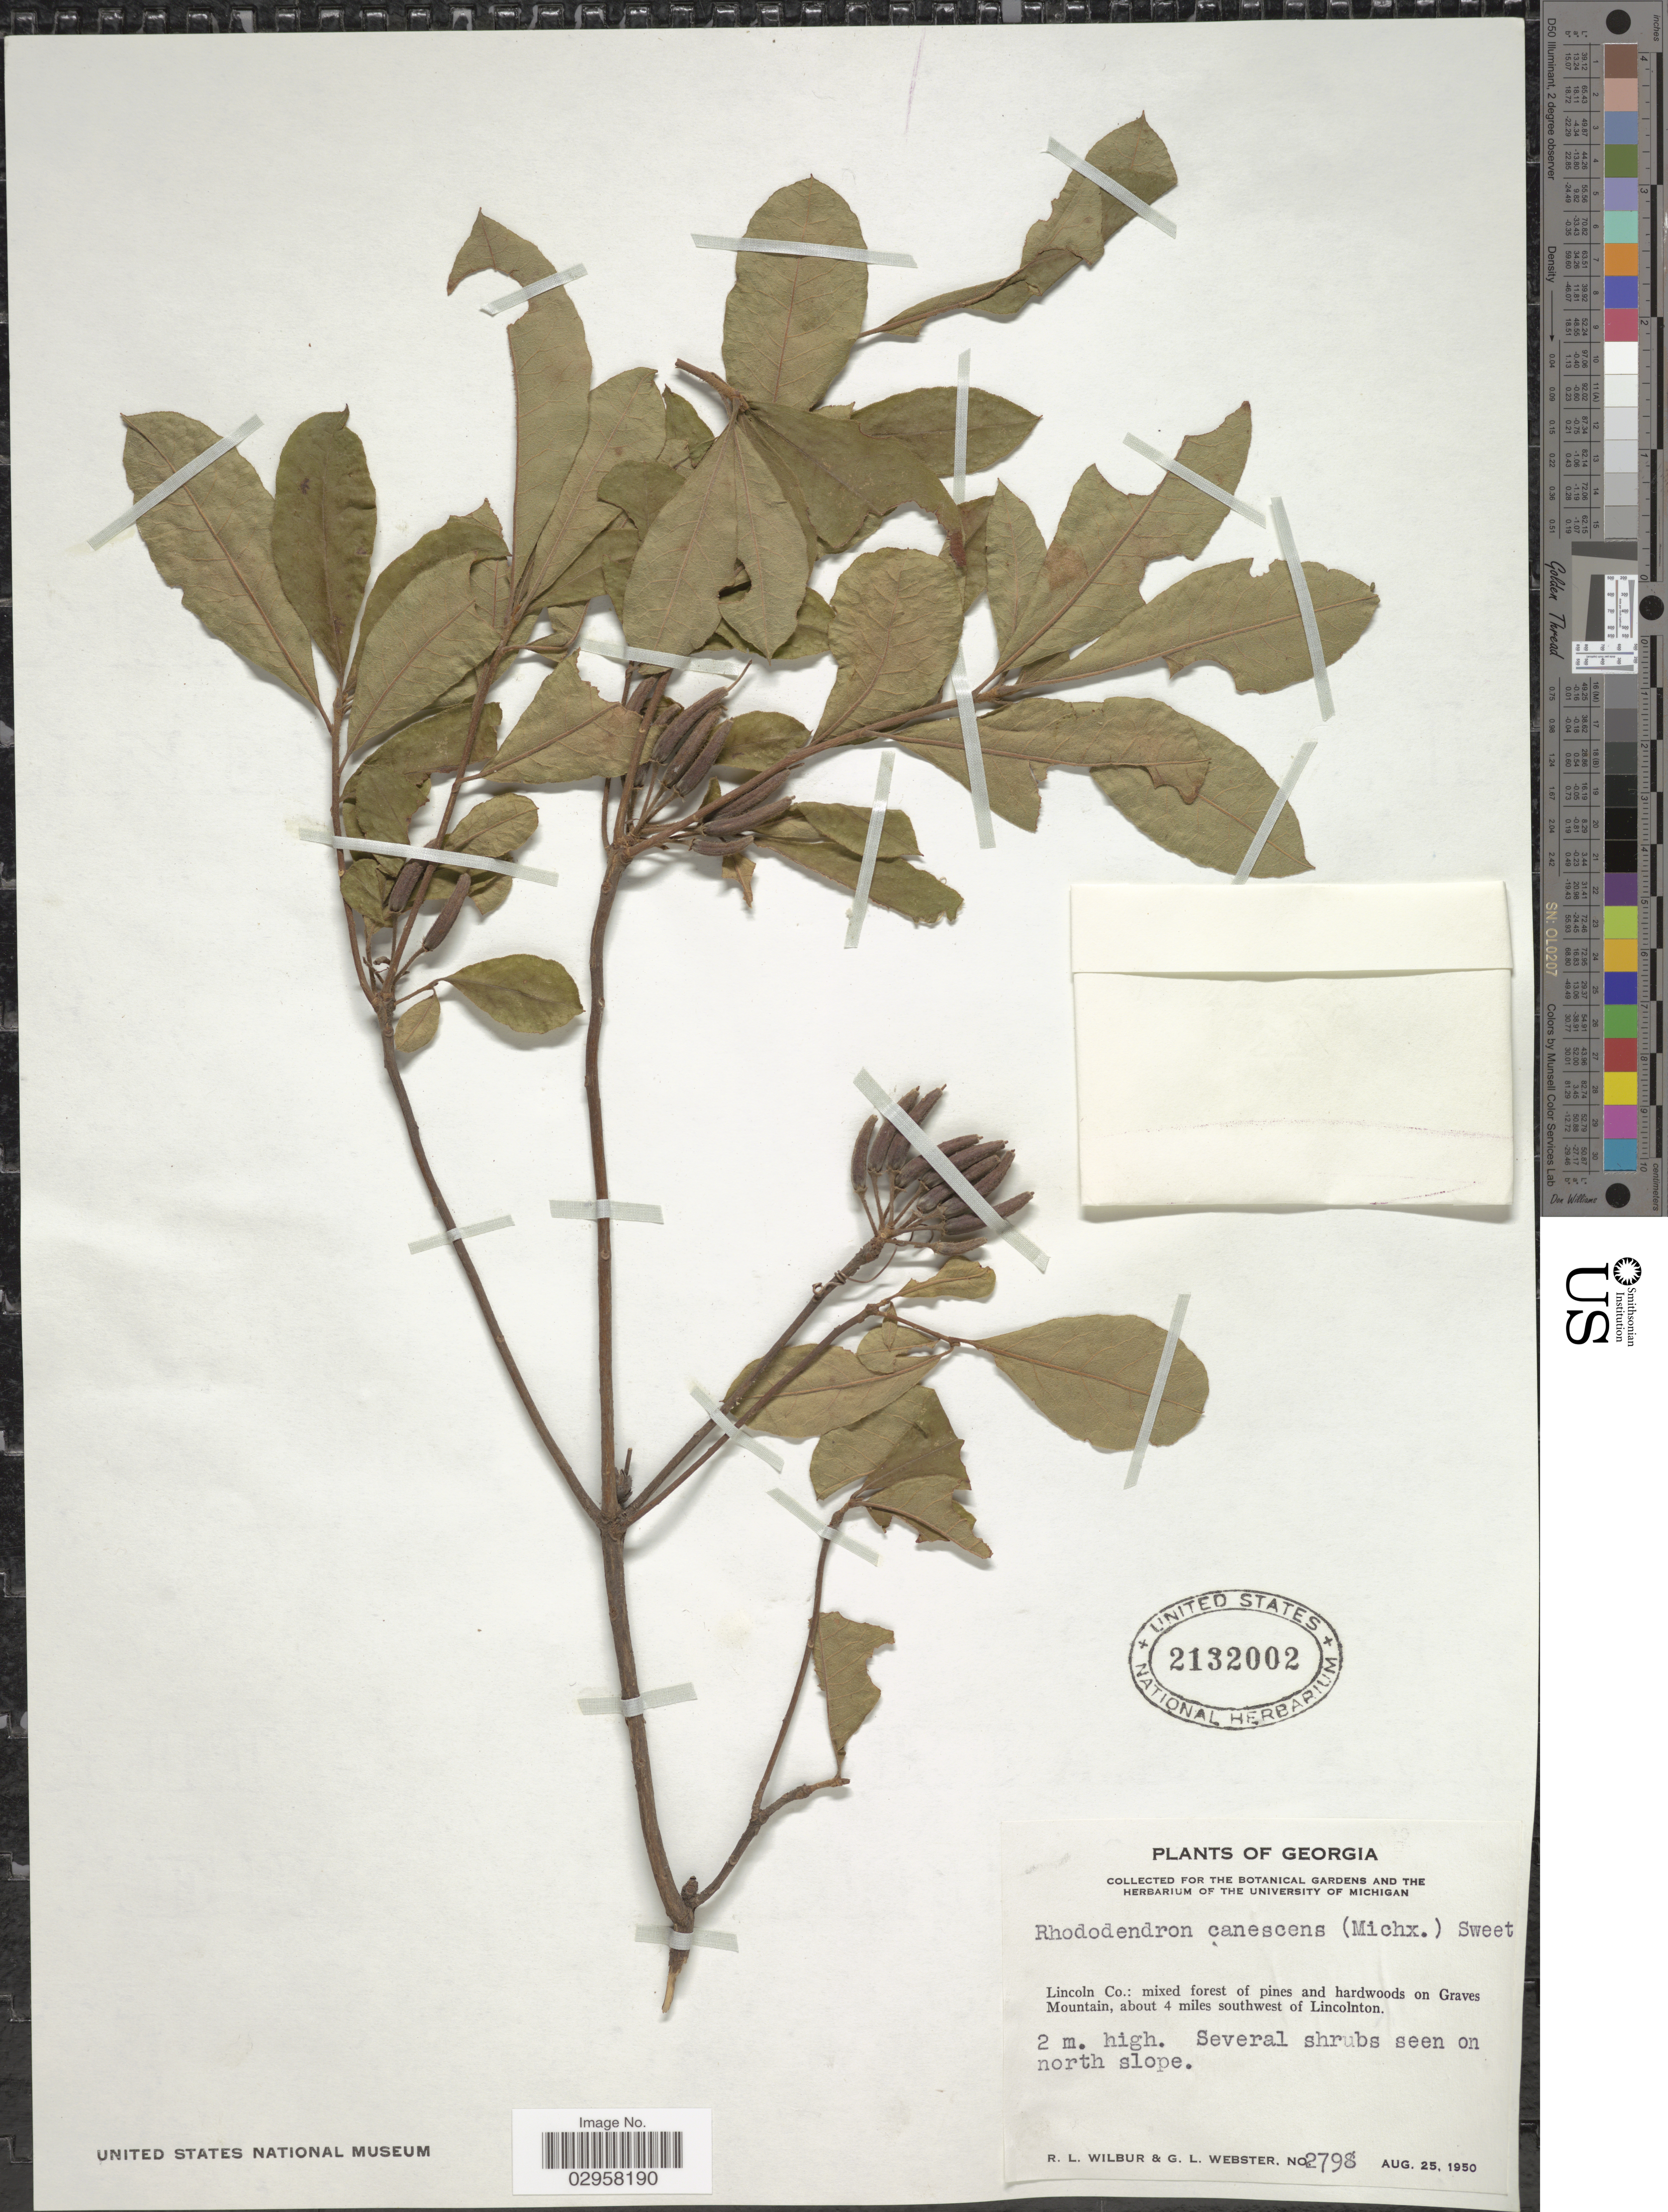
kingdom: Plantae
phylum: Tracheophyta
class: Magnoliopsida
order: Ericales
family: Ericaceae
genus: Rhododendron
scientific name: Rhododendron canescens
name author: (Michx.) Sweet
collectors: R. L. Wilbur & G. L. Webster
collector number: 2798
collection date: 1950-08-25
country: United States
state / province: Georgia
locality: Lincoln Co.: mixed forest of pines and hardwoods on Graves Mountain, about 4 miles southwest of Lincolnton.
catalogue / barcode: US 2132002